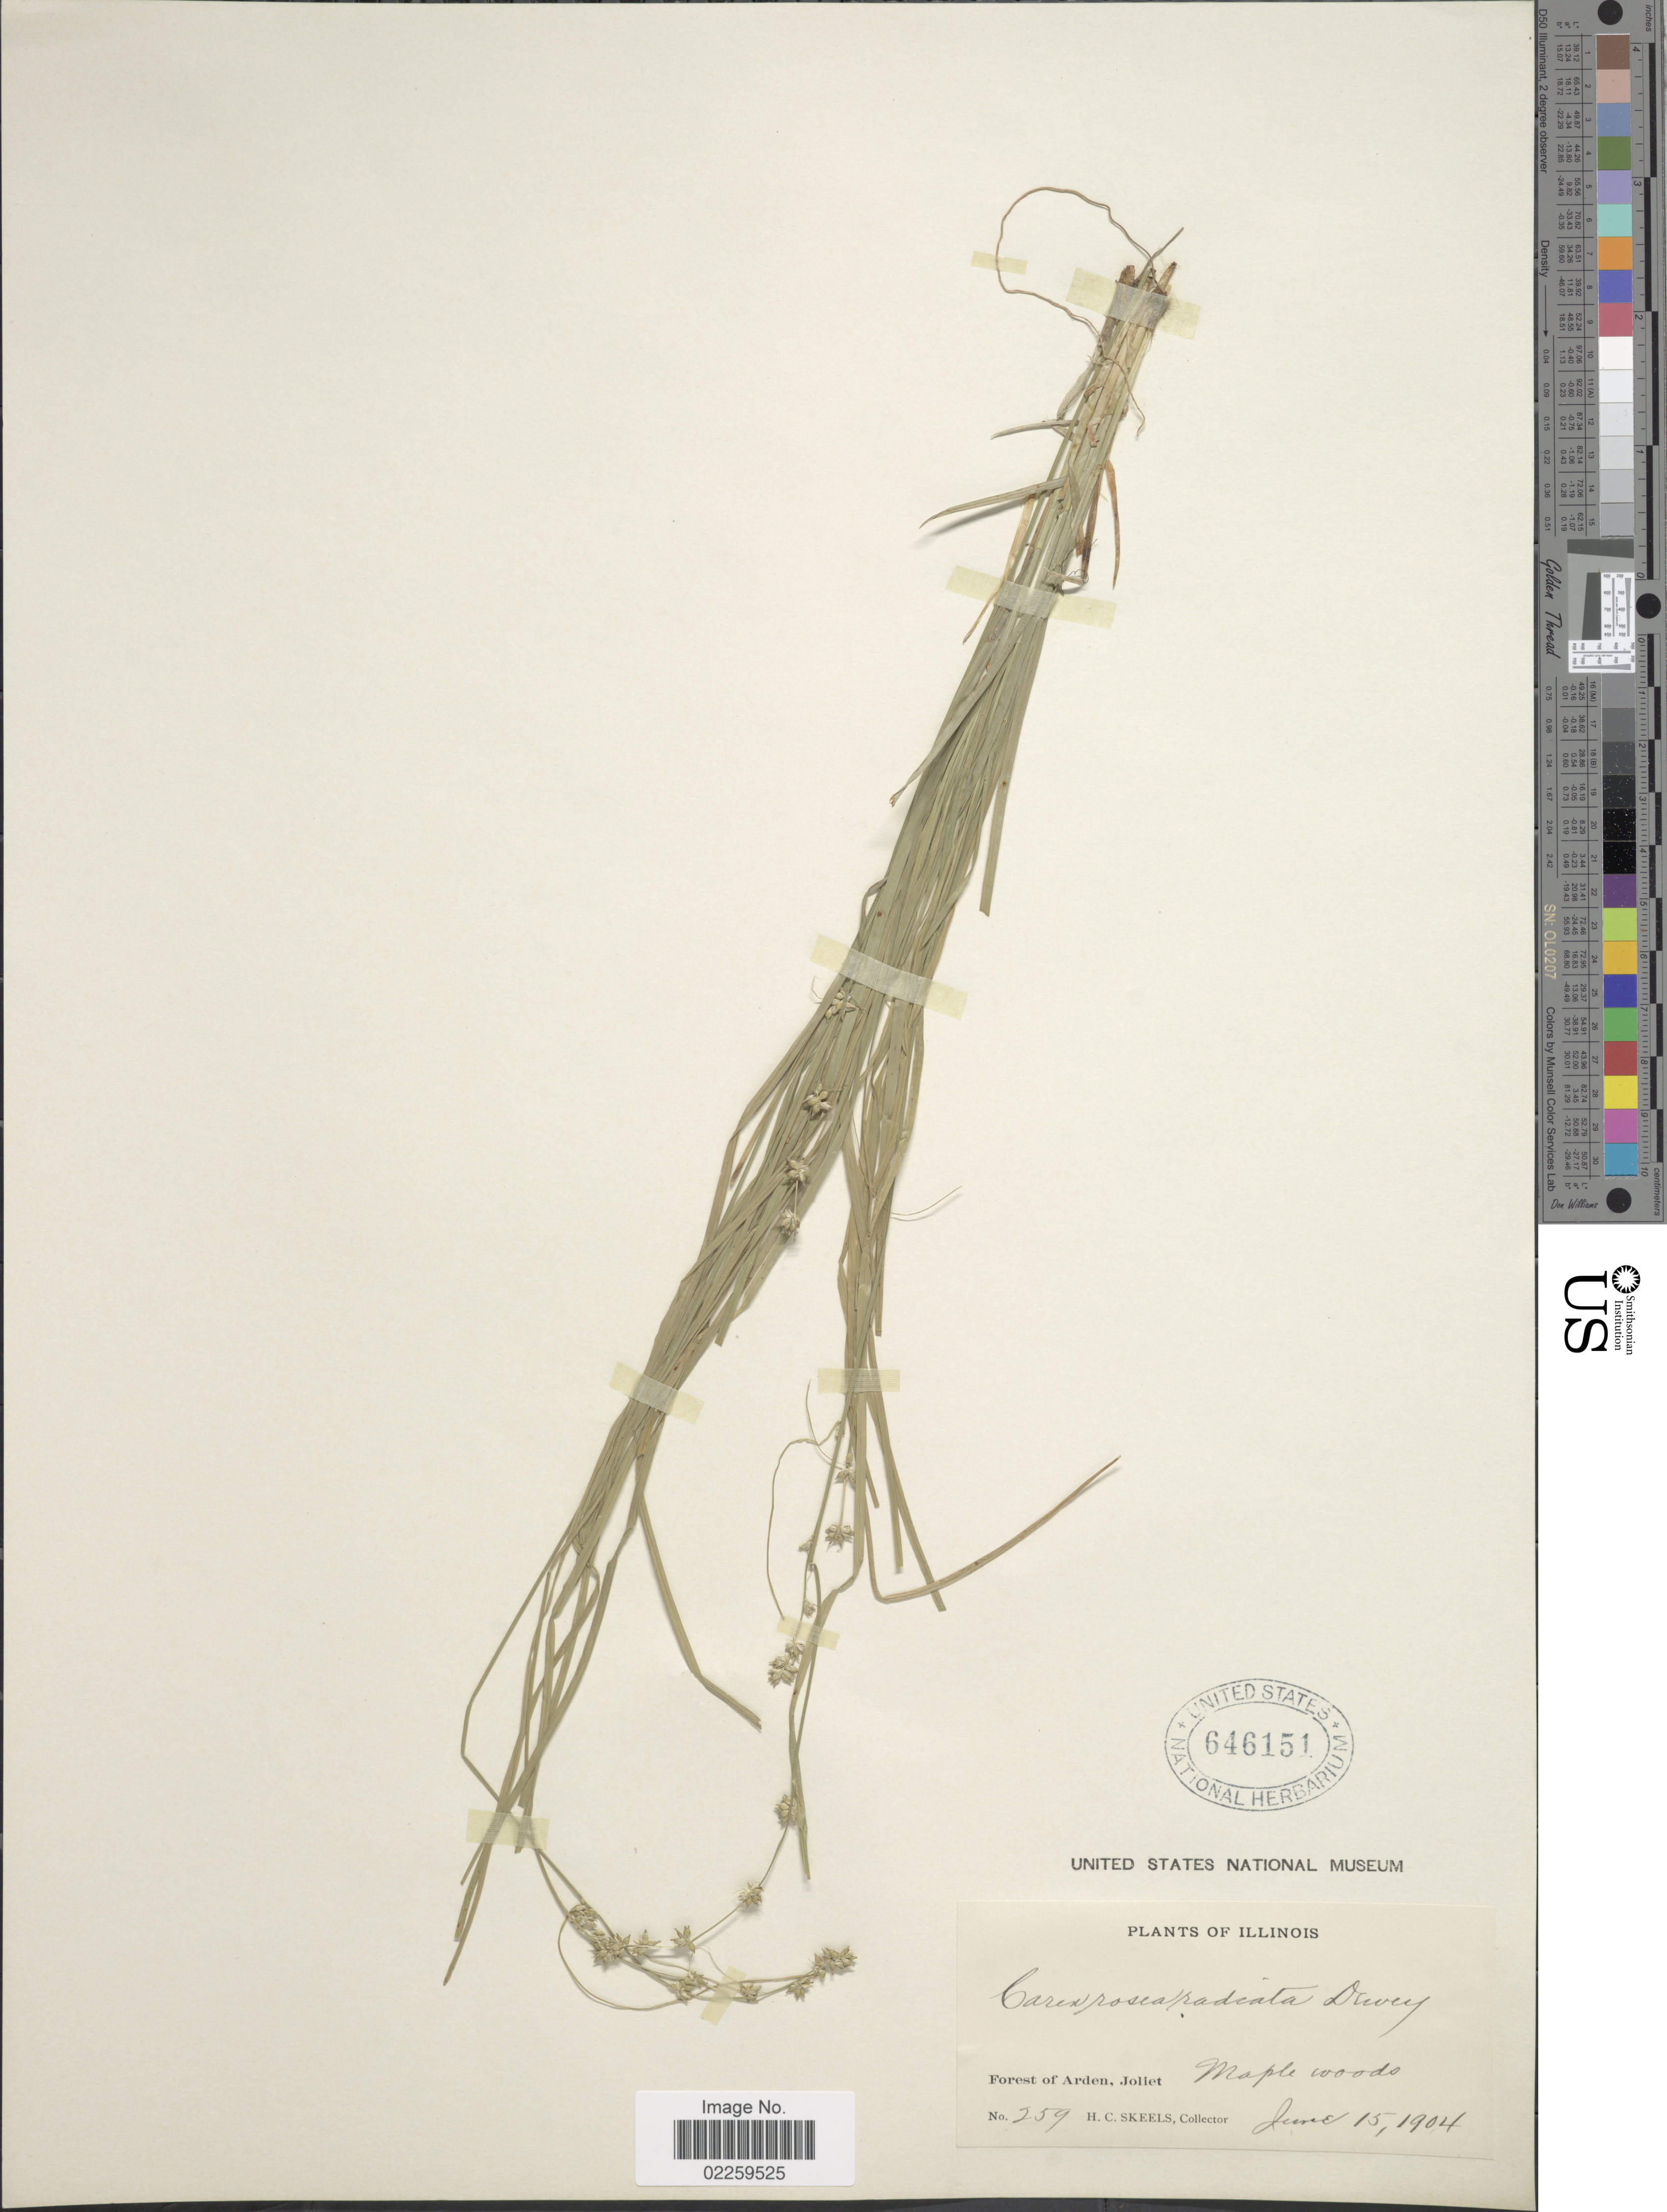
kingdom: Plantae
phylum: Tracheophyta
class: Liliopsida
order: Poales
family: Cyperaceae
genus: Carex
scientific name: Carex radiata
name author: (Wahlenb.) Small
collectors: H. Skeels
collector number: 259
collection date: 1904-06-15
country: United States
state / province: Illinois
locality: Illinois, Forest of Arden, Joliet, Maple woods.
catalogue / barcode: US 646151